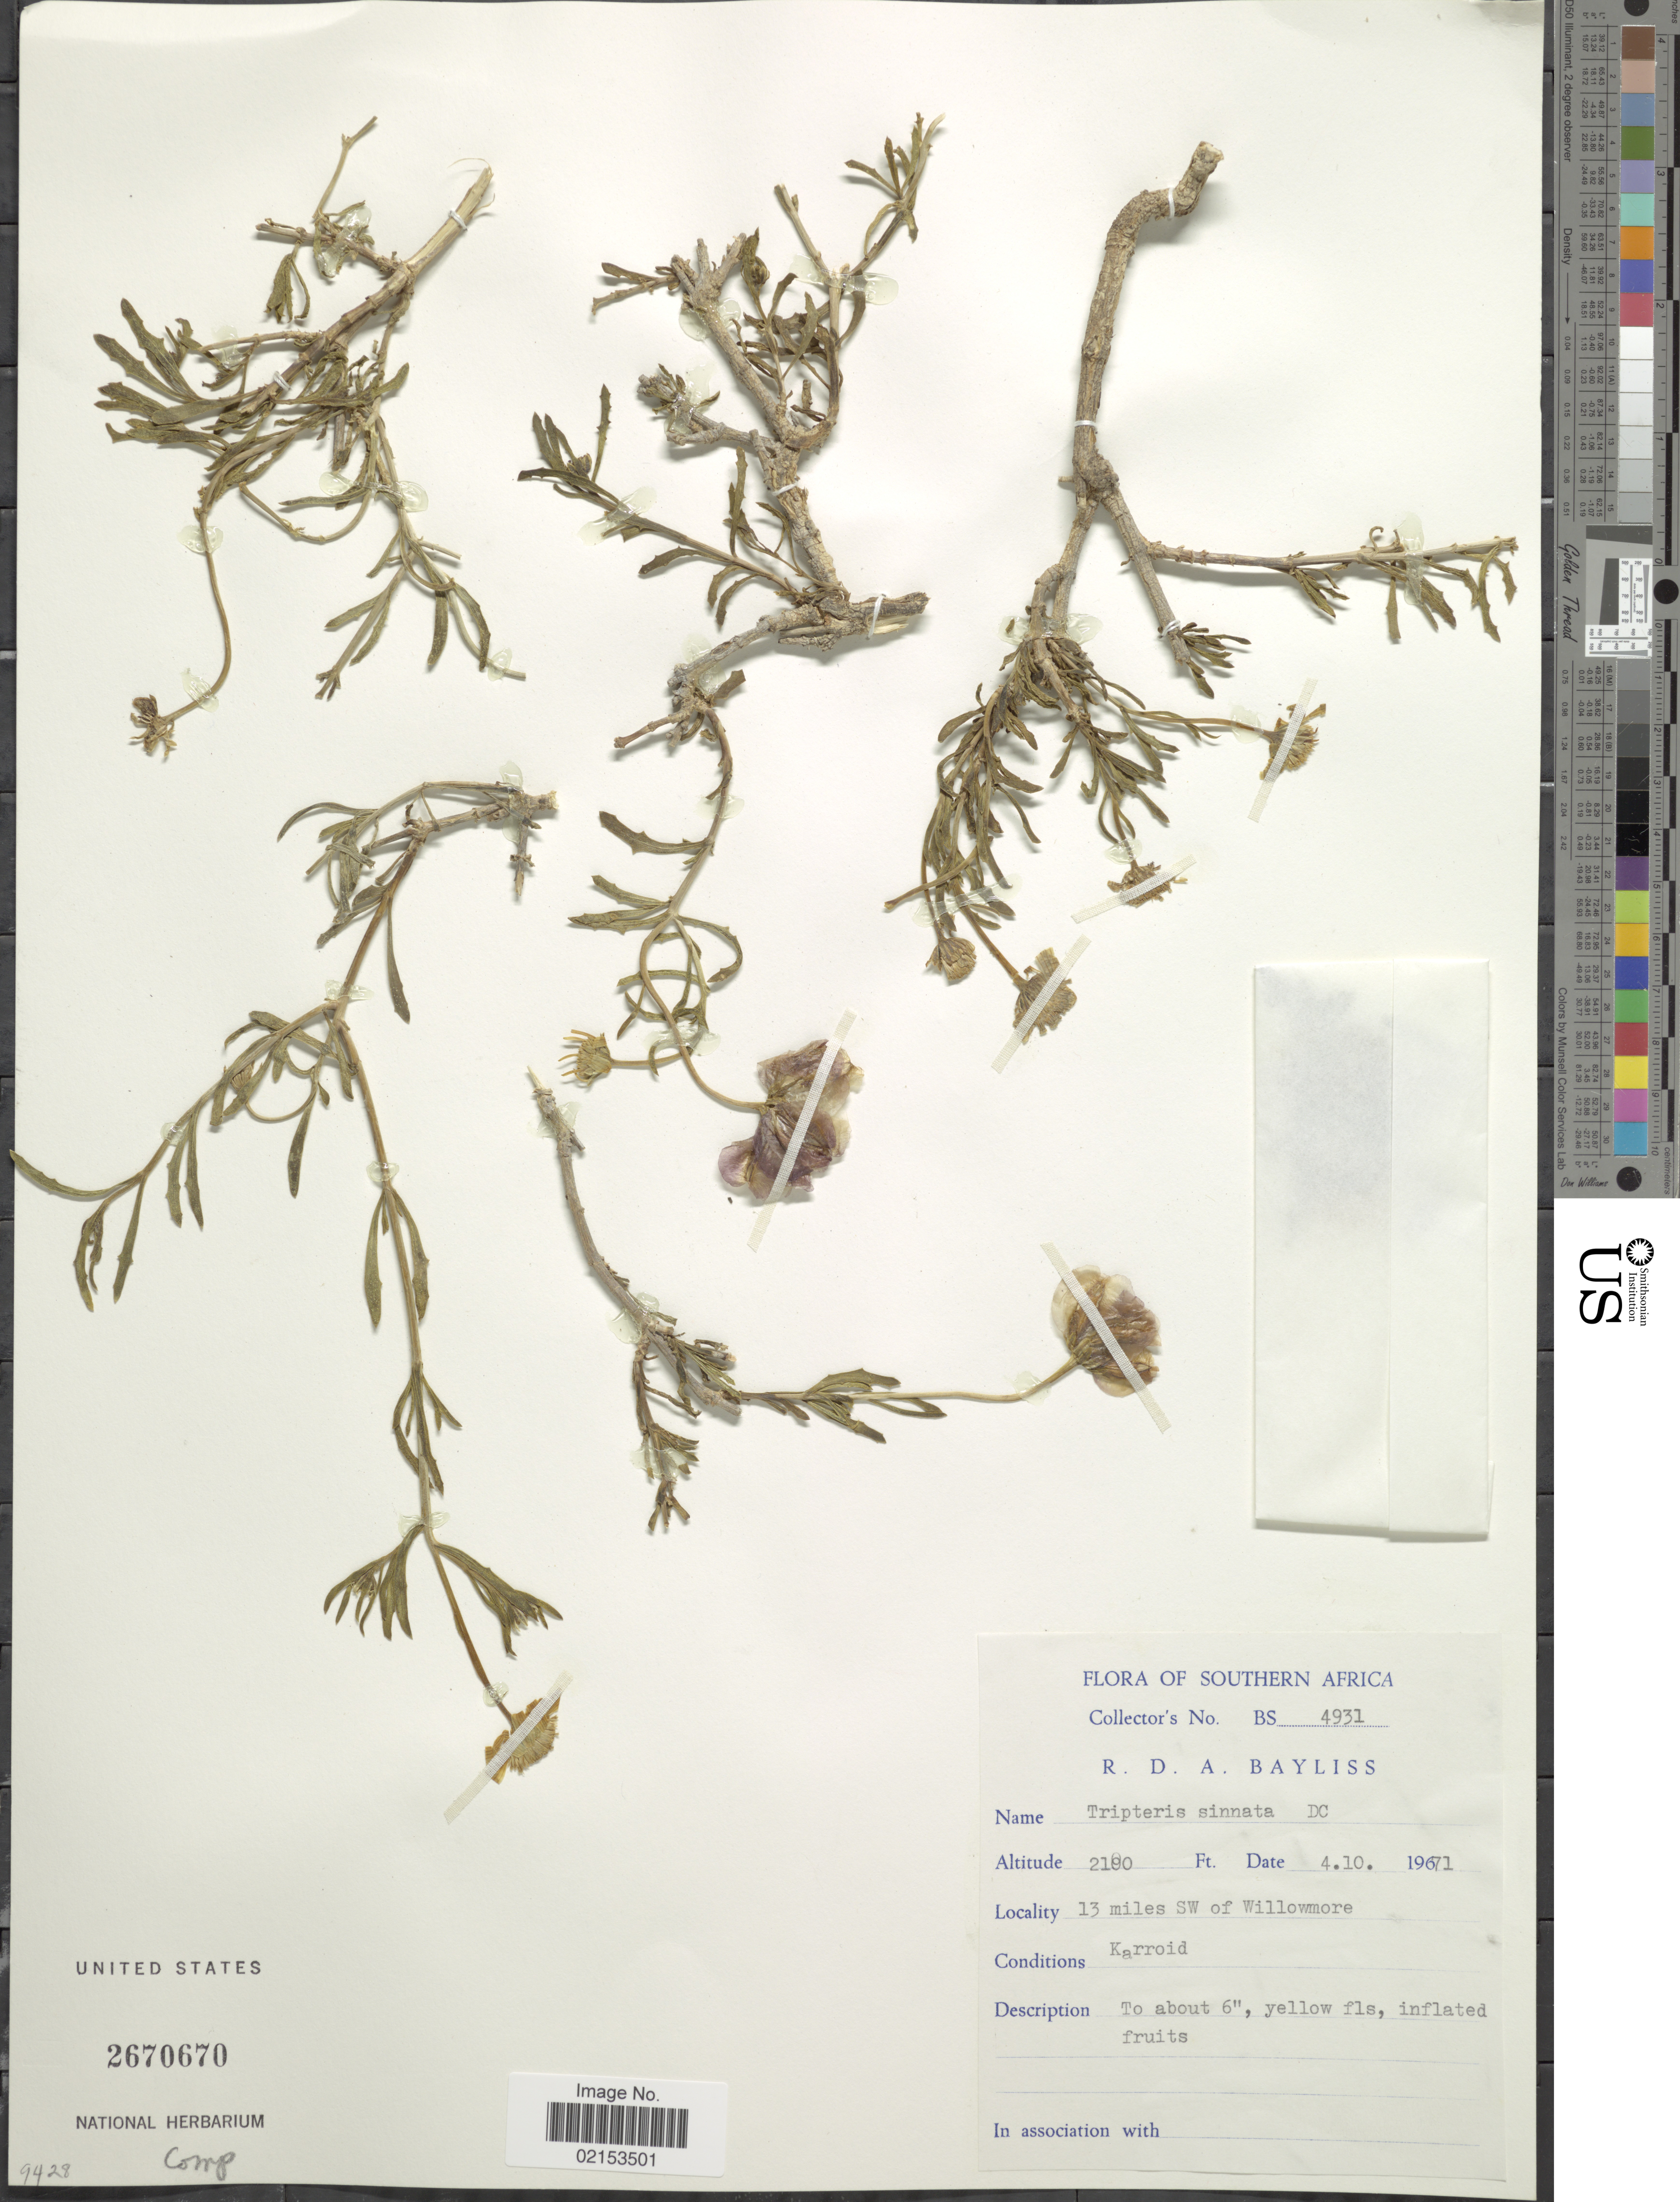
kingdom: Plantae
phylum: Tracheophyta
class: Magnoliopsida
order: Asterales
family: Asteraceae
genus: Tripteris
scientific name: Tripteris sinuata subsp. sinuata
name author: DC.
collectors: R. Bayliss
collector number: BAS 4931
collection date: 1971-10-04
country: South Africa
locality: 13 miles SW of Willowmore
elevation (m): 640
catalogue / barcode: US 2670670